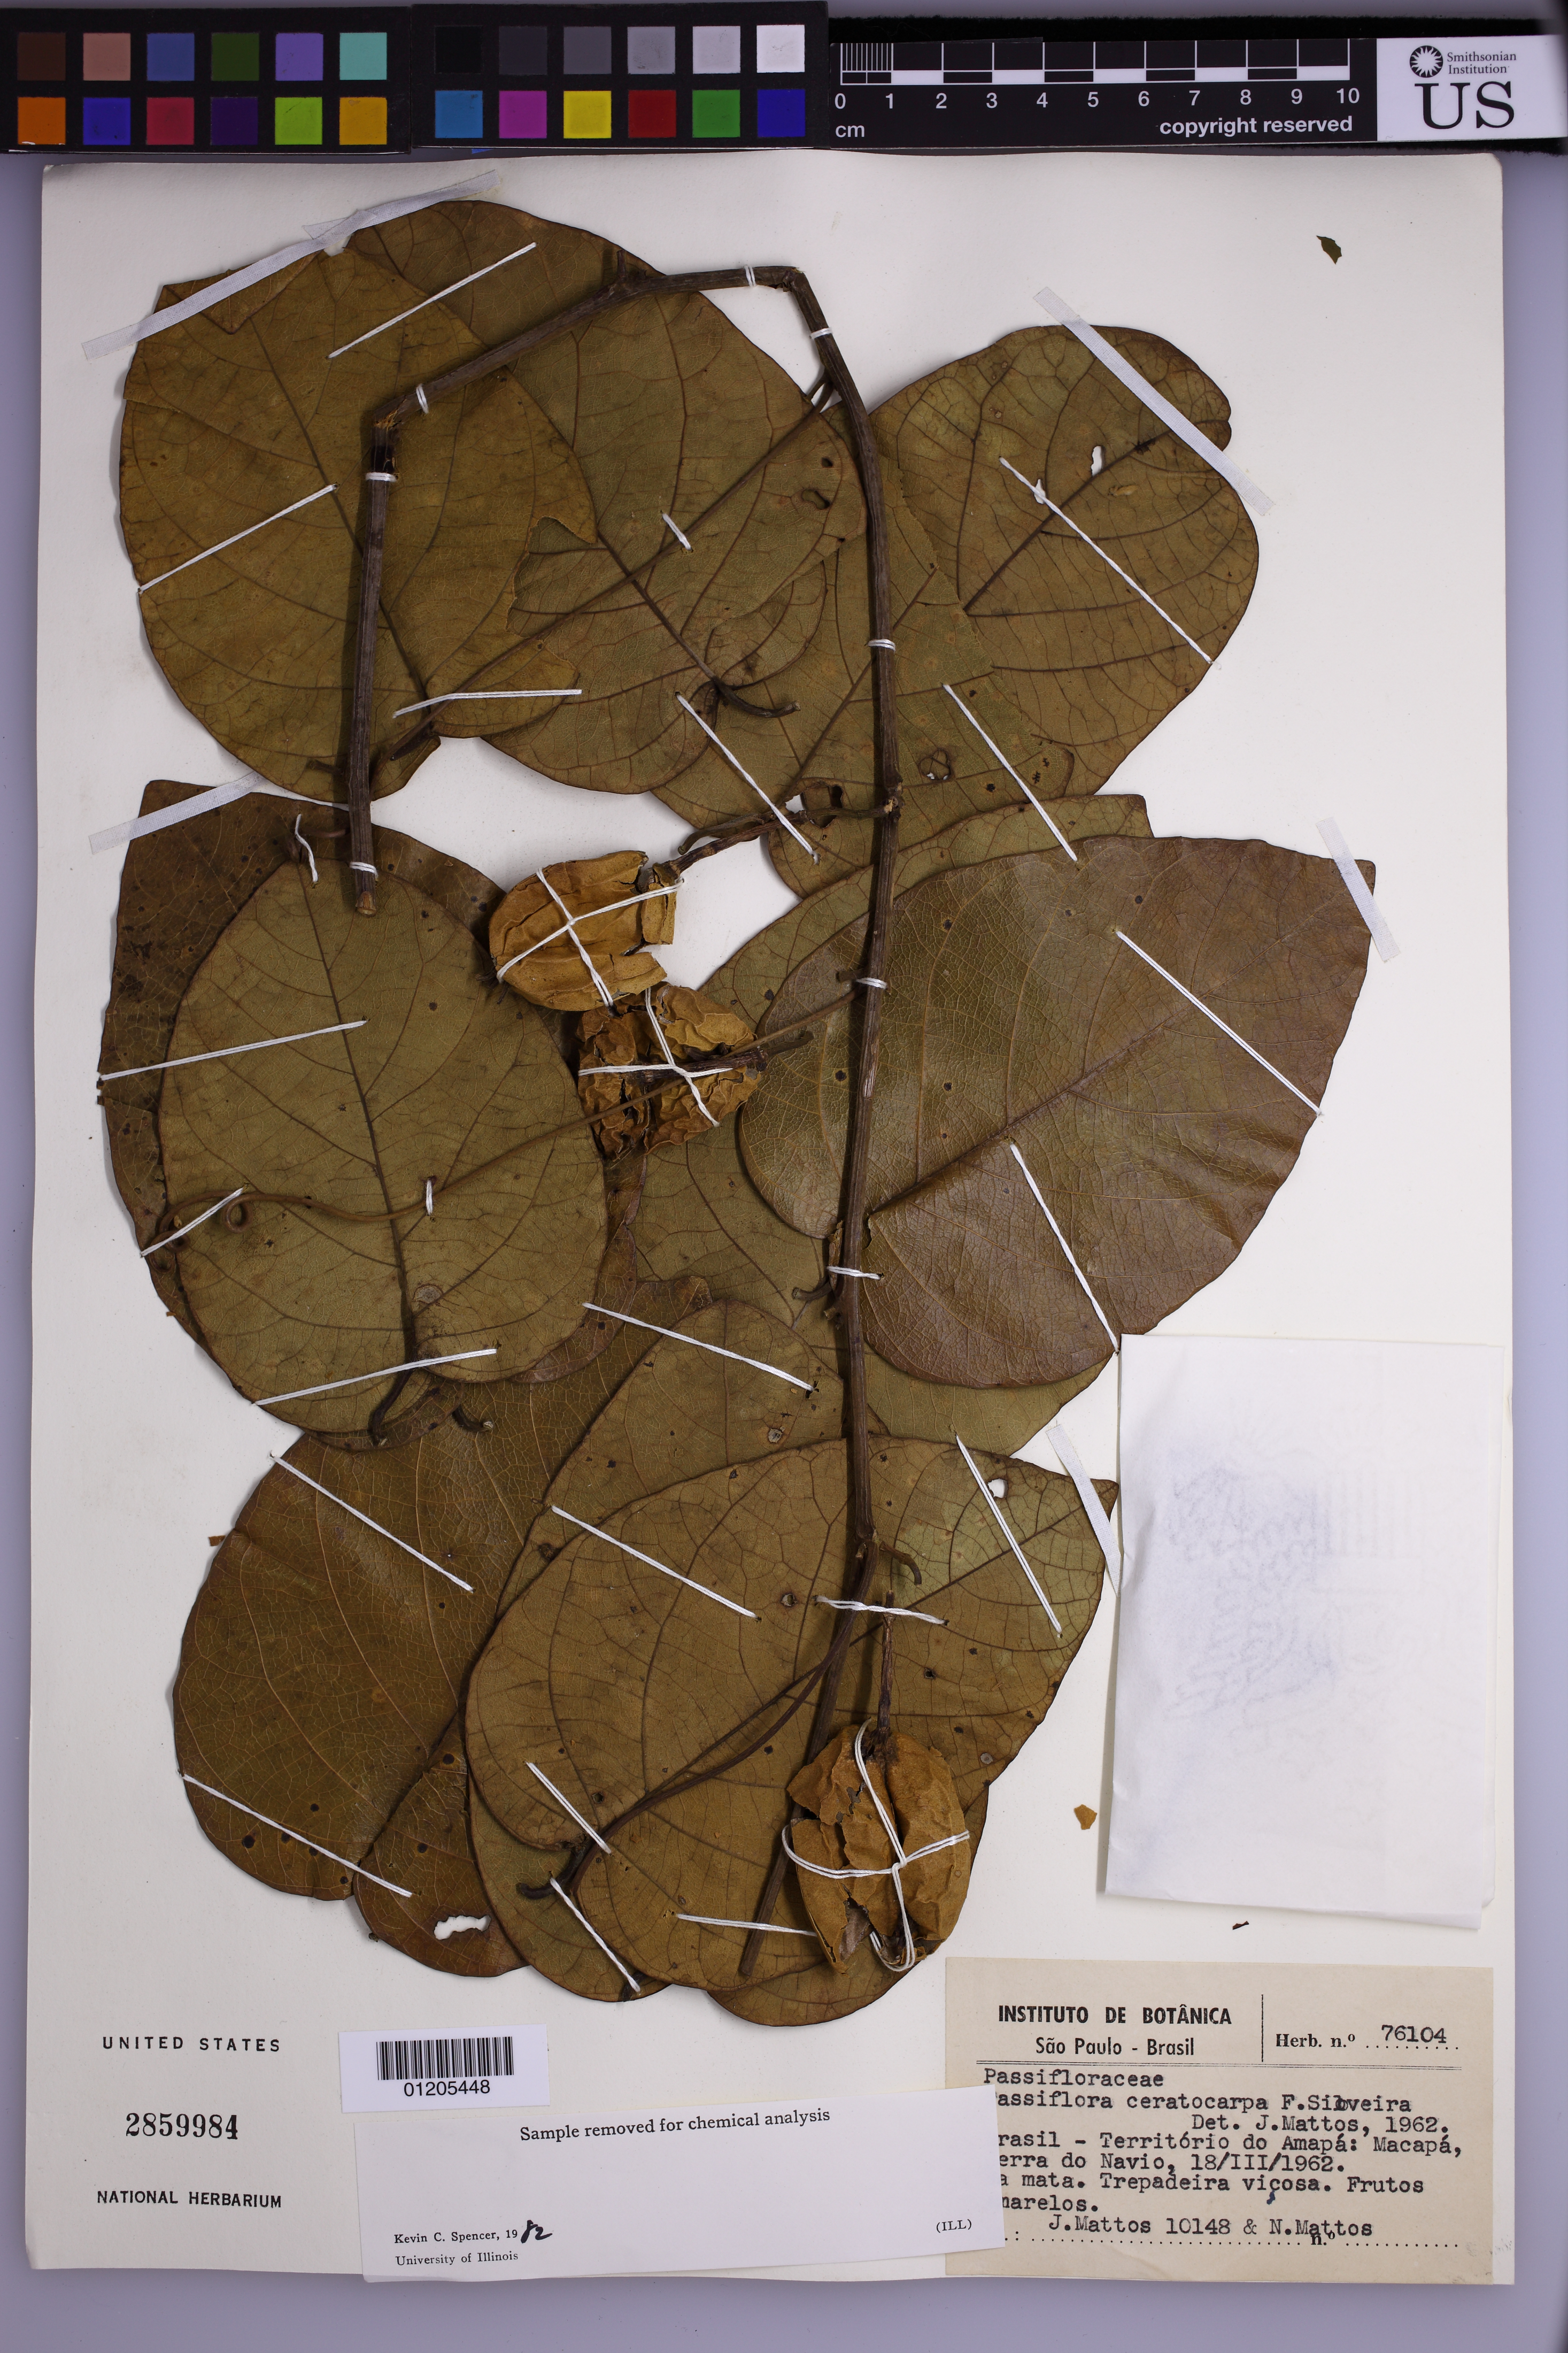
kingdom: Plantae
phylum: Tracheophyta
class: Magnoliopsida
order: Malpighiales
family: Passifloraceae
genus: Passiflora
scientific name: Passiflora ceratocarpa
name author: F. Silveira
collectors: J. Mattos & N. Mattos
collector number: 10148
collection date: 1962-03-18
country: Brazil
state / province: Amapa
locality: Macapa, Serra do Navio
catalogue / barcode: US 2859984